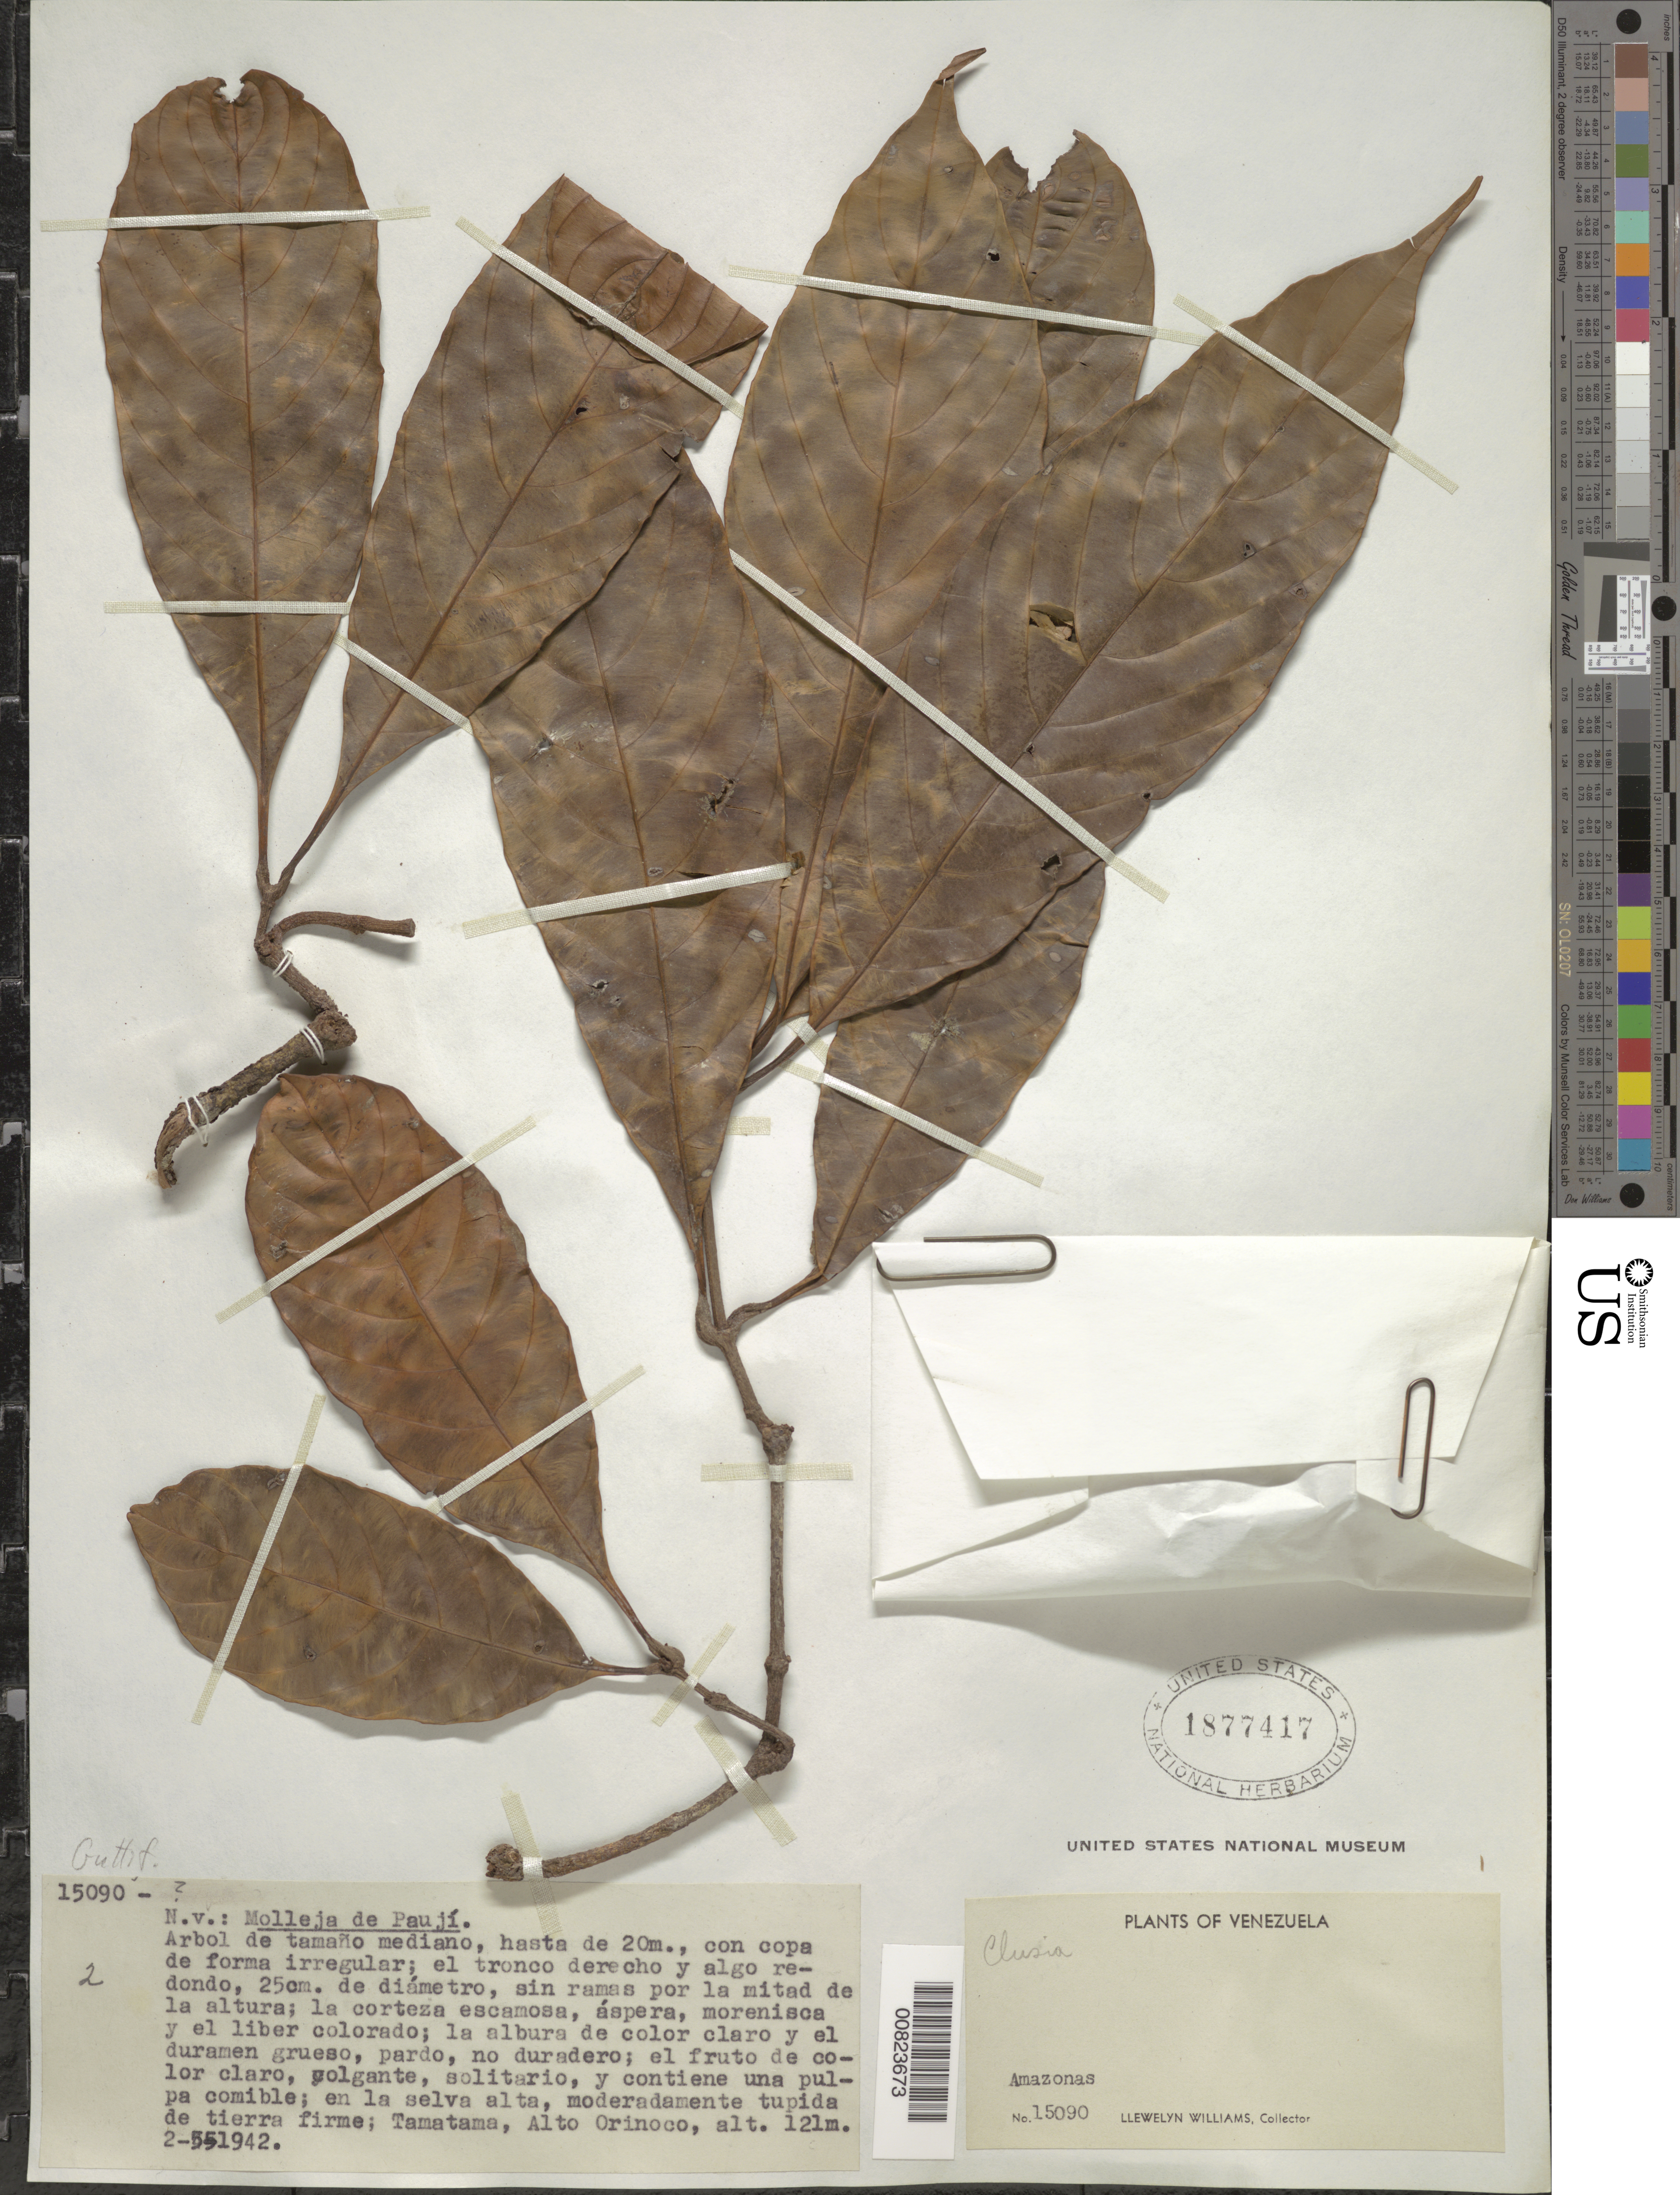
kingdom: Plantae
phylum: Tracheophyta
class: Magnoliopsida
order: Malpighiales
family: Clusiaceae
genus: Clusia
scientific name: Clusia sp.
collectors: Ll. Williams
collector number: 15090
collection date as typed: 2-May-42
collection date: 1942-05-02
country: Venezuela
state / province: Amazonas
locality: Tamatama, Río Orinoco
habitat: Selva alta, moderadamente tupida de tierra firm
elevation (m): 121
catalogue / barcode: US 1877417